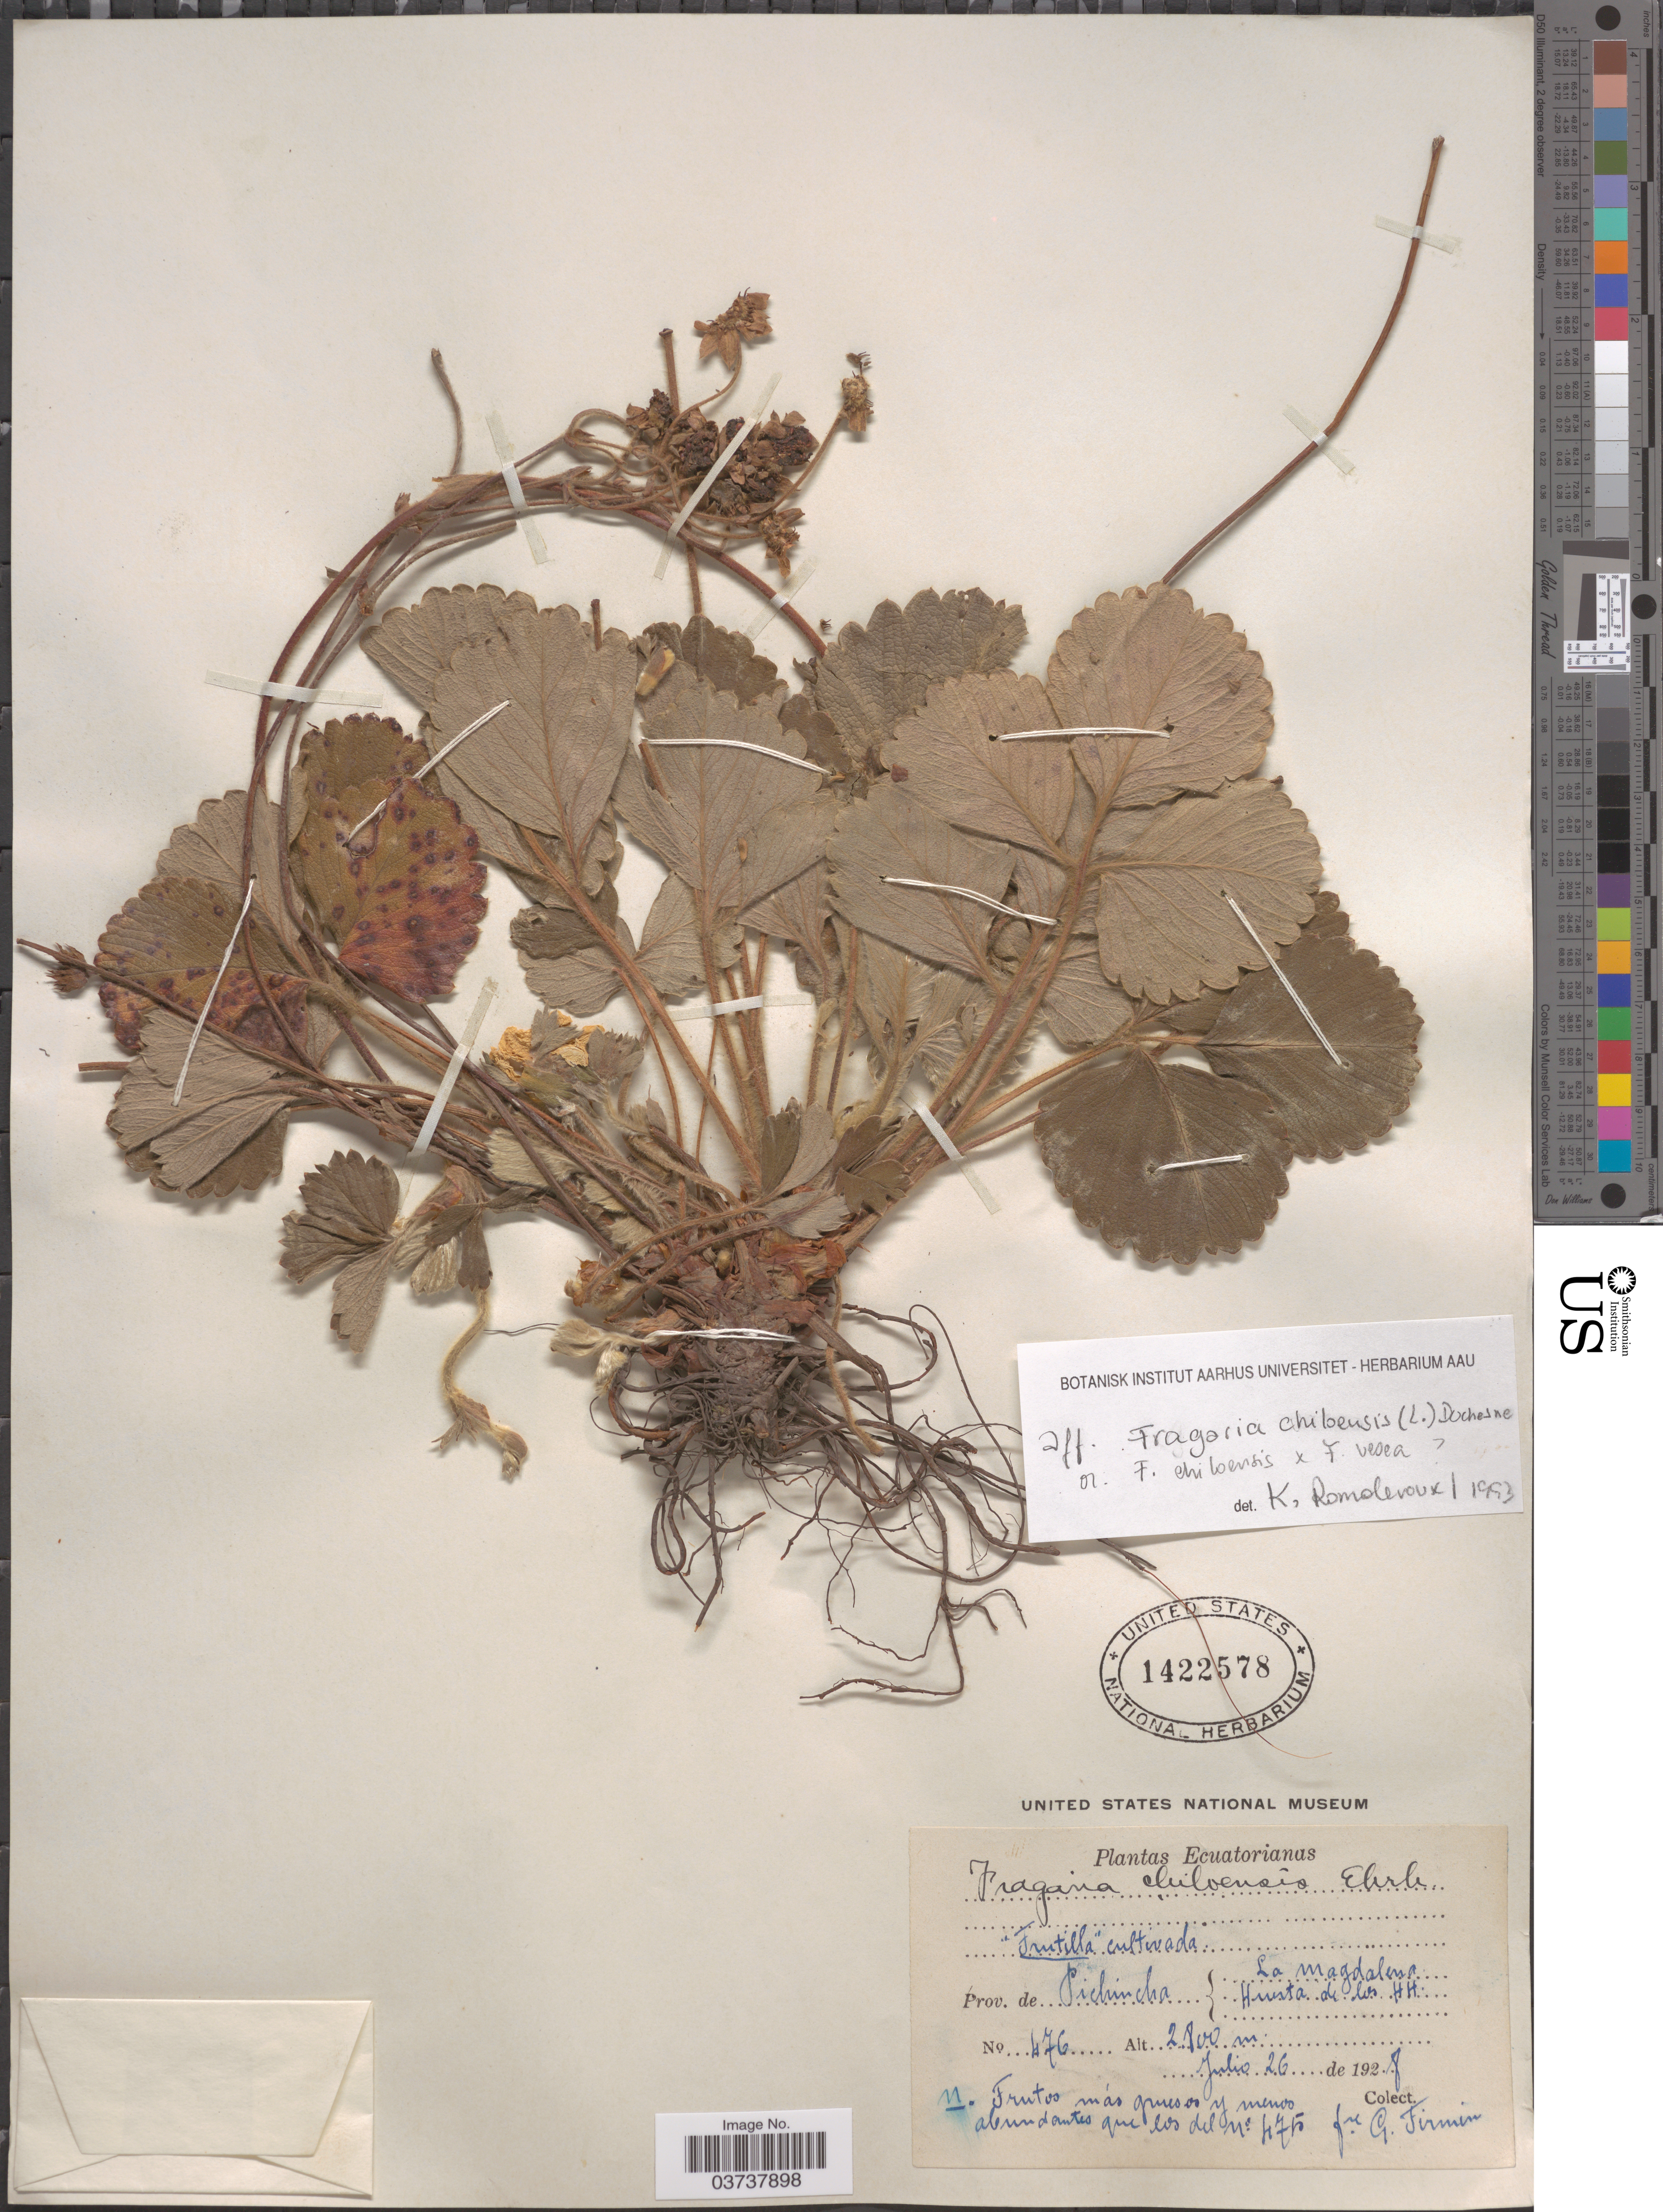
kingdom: Plantae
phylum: Tracheophyta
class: Magnoliopsida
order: Rosales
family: Rosaceae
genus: Fragaria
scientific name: Fragaria chiloensis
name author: (L.) Mill.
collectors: F. Firmin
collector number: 476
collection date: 1928-07-26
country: Ecuador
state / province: Pichincha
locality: La Magdalena, Huerta de los H H.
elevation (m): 2800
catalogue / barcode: US 1422578